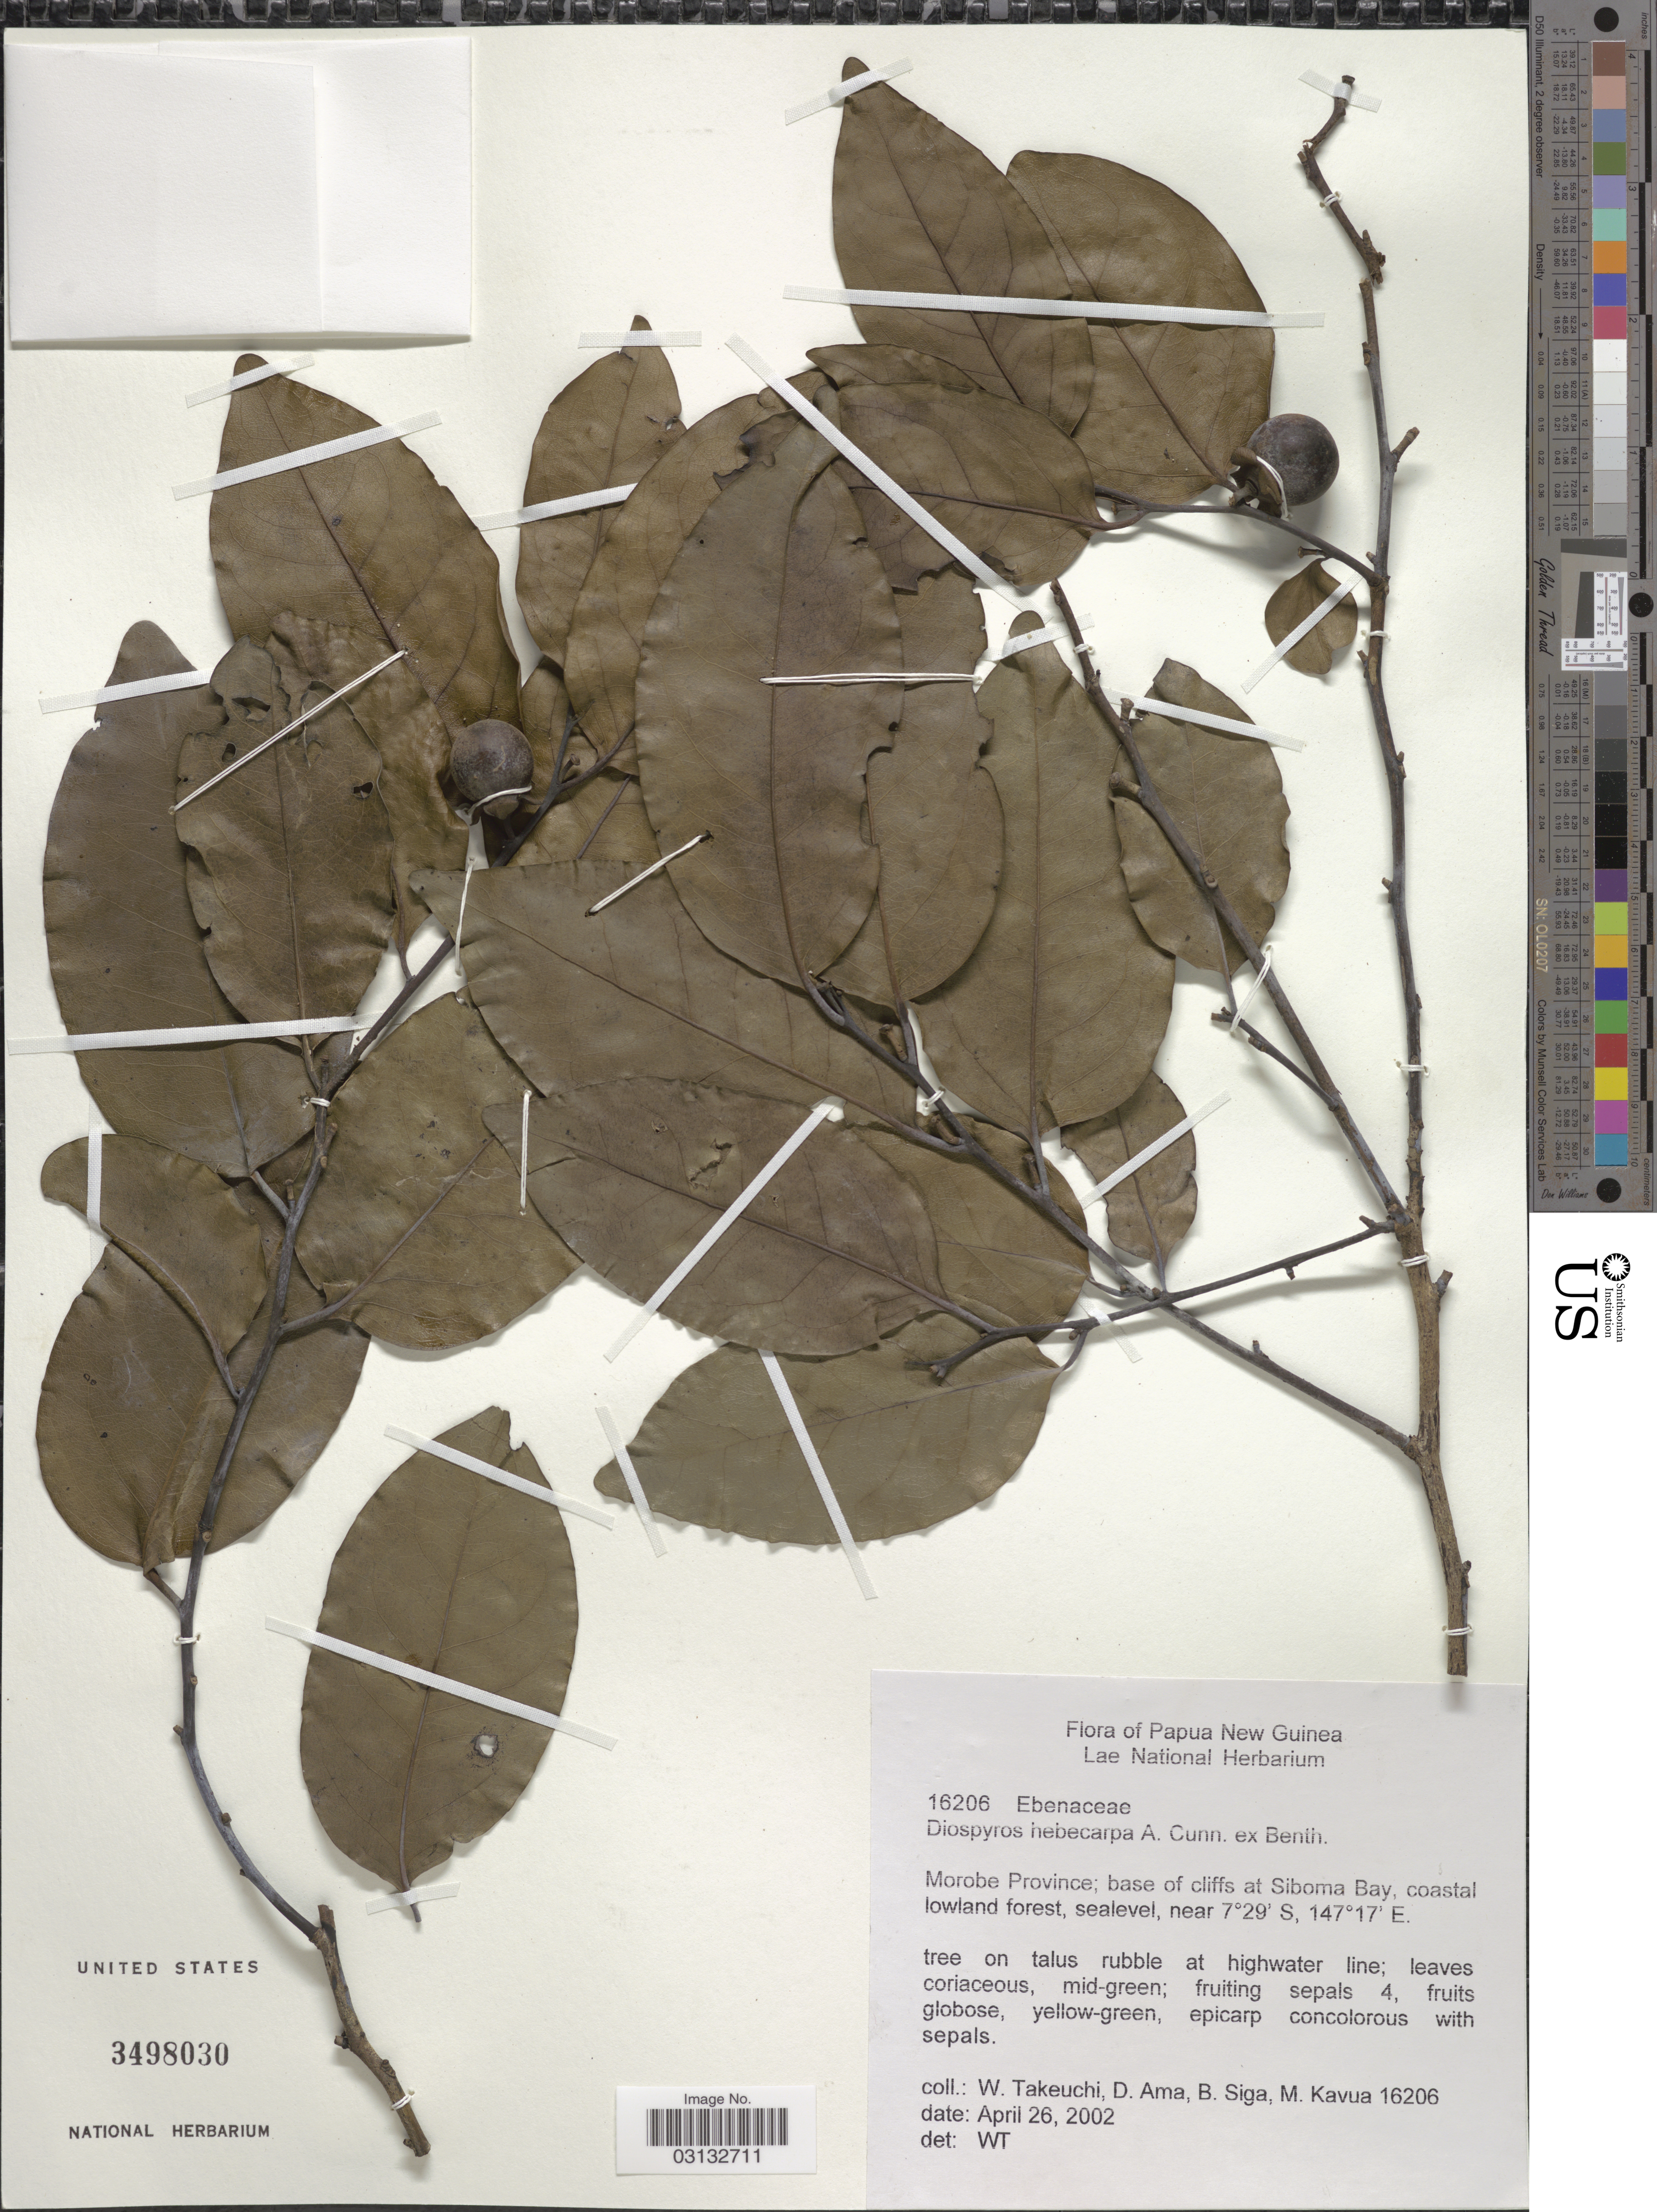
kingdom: Plantae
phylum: Tracheophyta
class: Magnoliopsida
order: Ericales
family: Ebenaceae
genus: Diospyros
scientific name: Diospyros hebecarpa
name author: Cunn. ex Benth.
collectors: W. Takeuchi, D. Ama, B. Siga & M. Kavua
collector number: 16206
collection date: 2002-04-26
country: Papua New Guinea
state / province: Morobe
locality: Morobe Province; base of cliffs at Siboma Bay.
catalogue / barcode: US 3498030